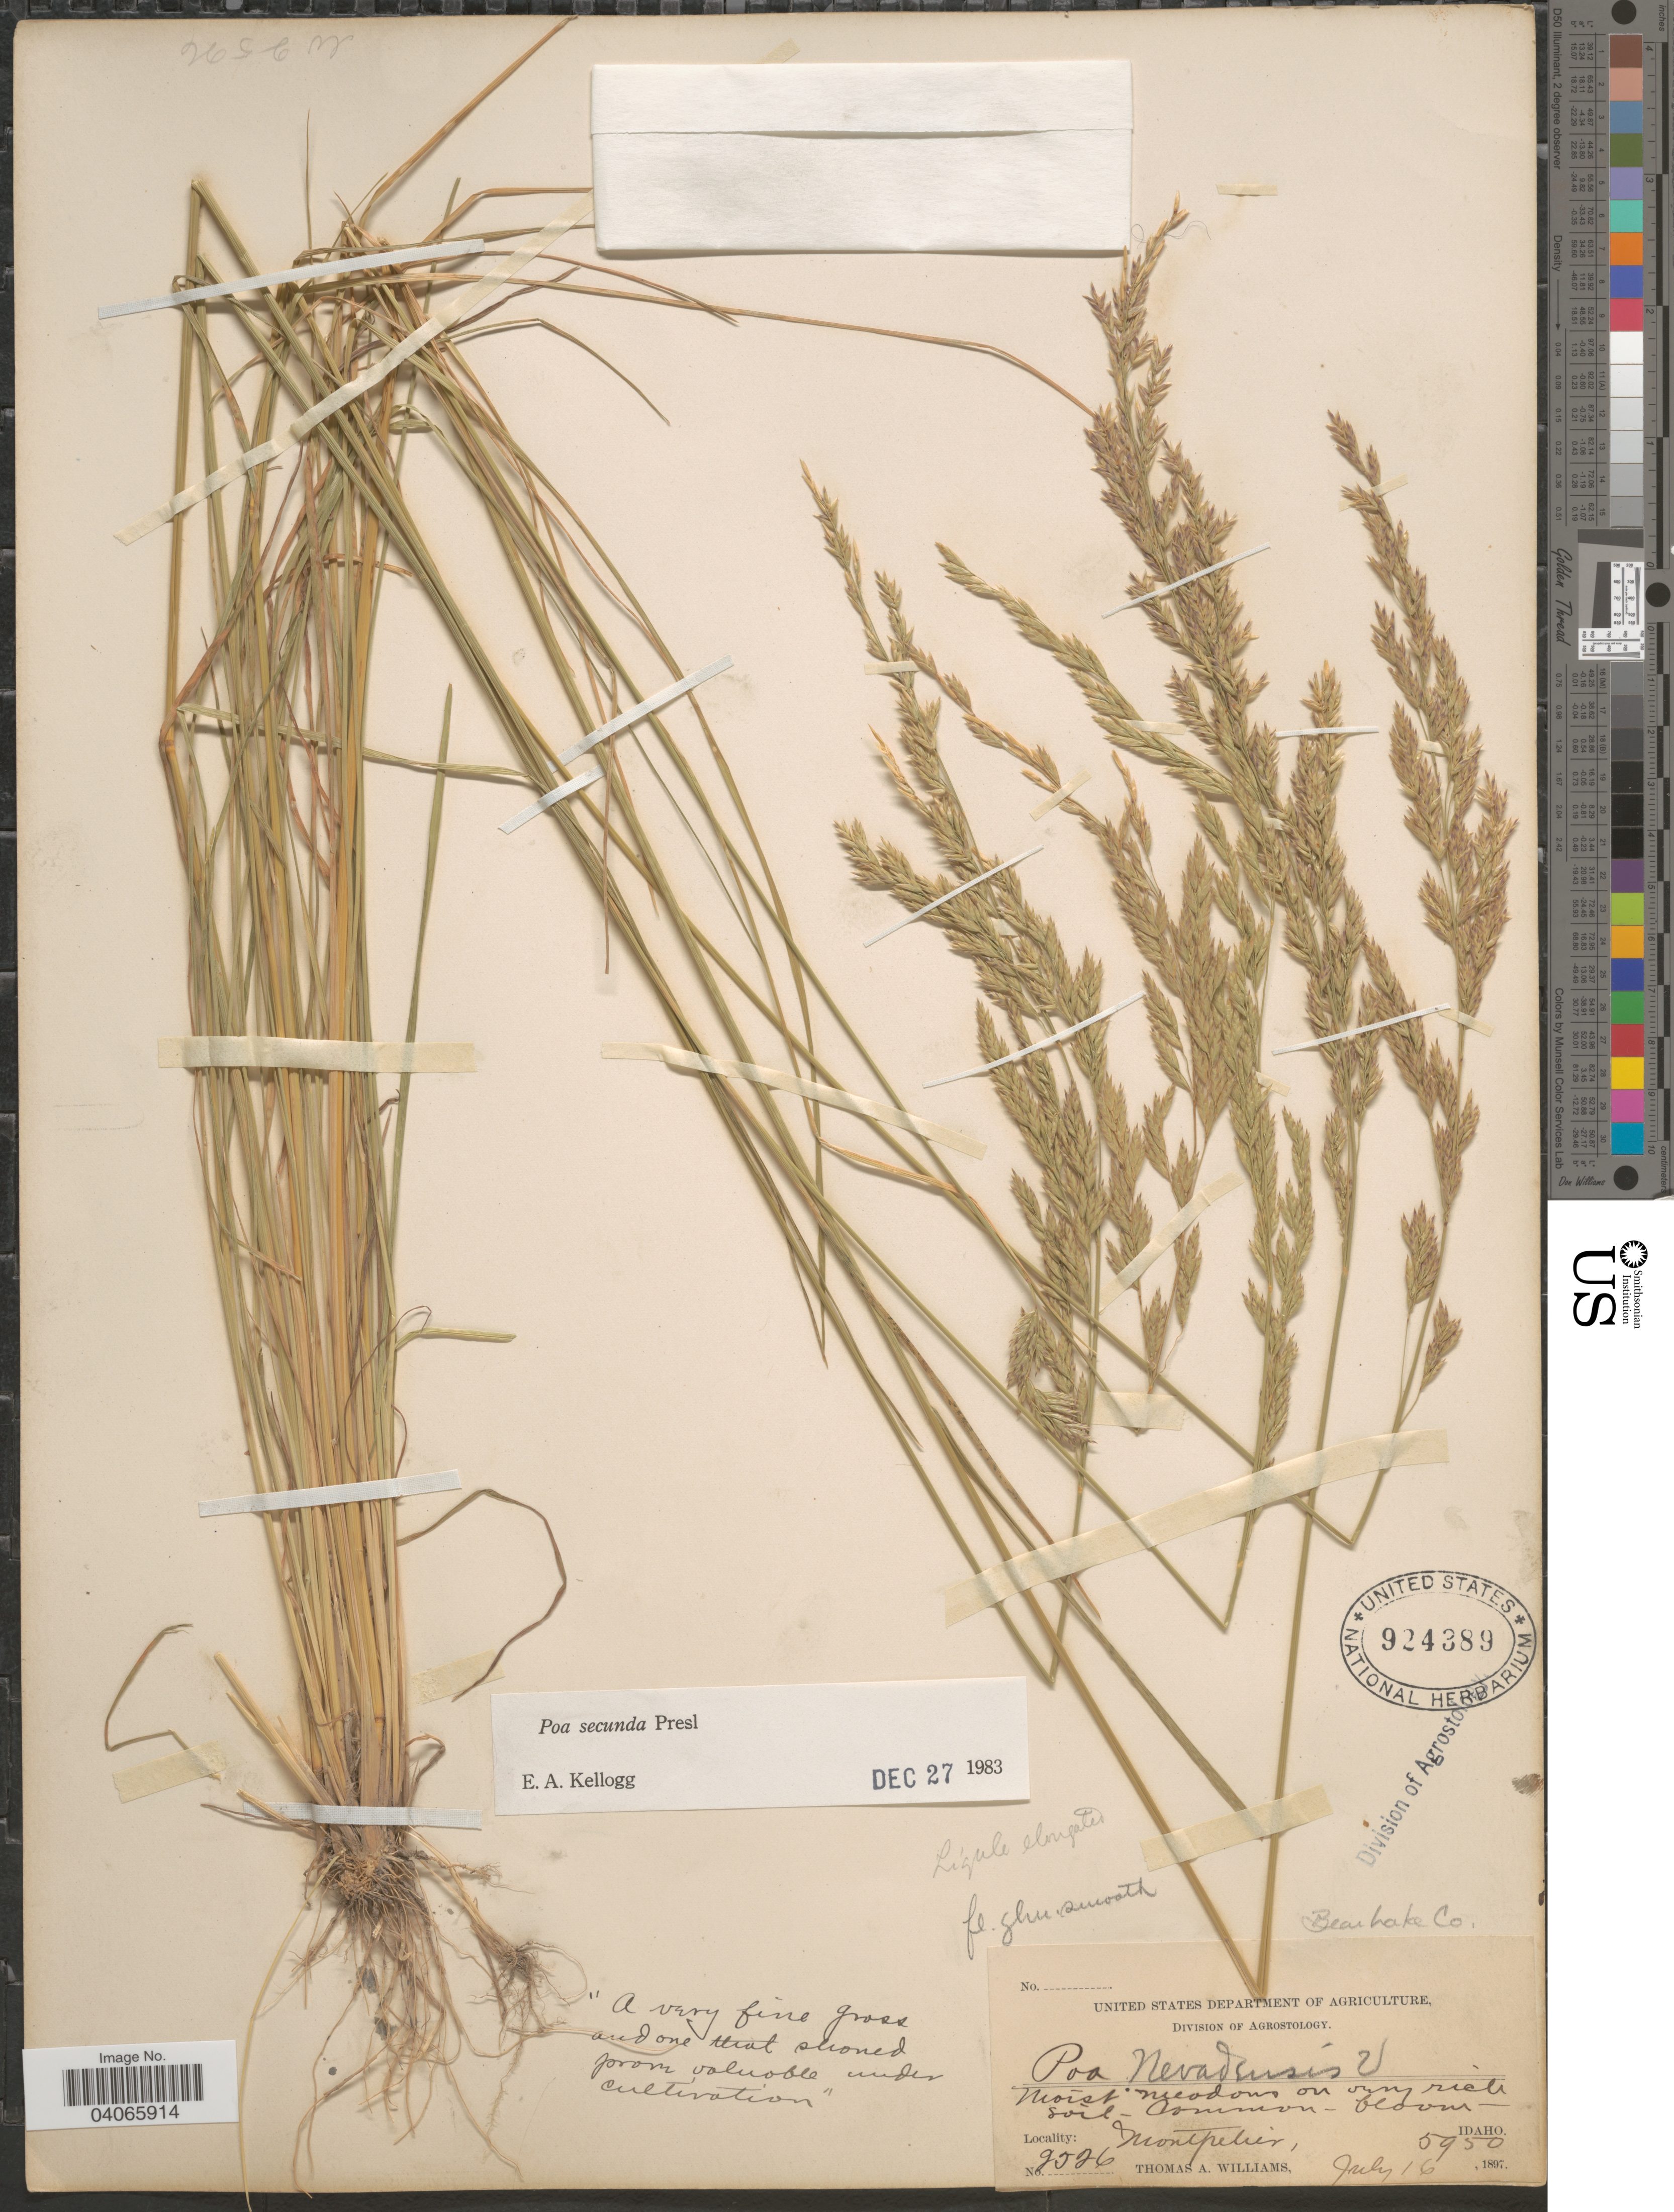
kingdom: Plantae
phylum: Tracheophyta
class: Liliopsida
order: Poales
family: Poaceae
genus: Poa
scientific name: Poa secunda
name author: J. Presl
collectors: T. A. Williams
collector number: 2526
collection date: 1897-07-16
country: United States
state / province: Idaho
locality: Bear Lake Co. Montpelier.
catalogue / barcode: US 924389